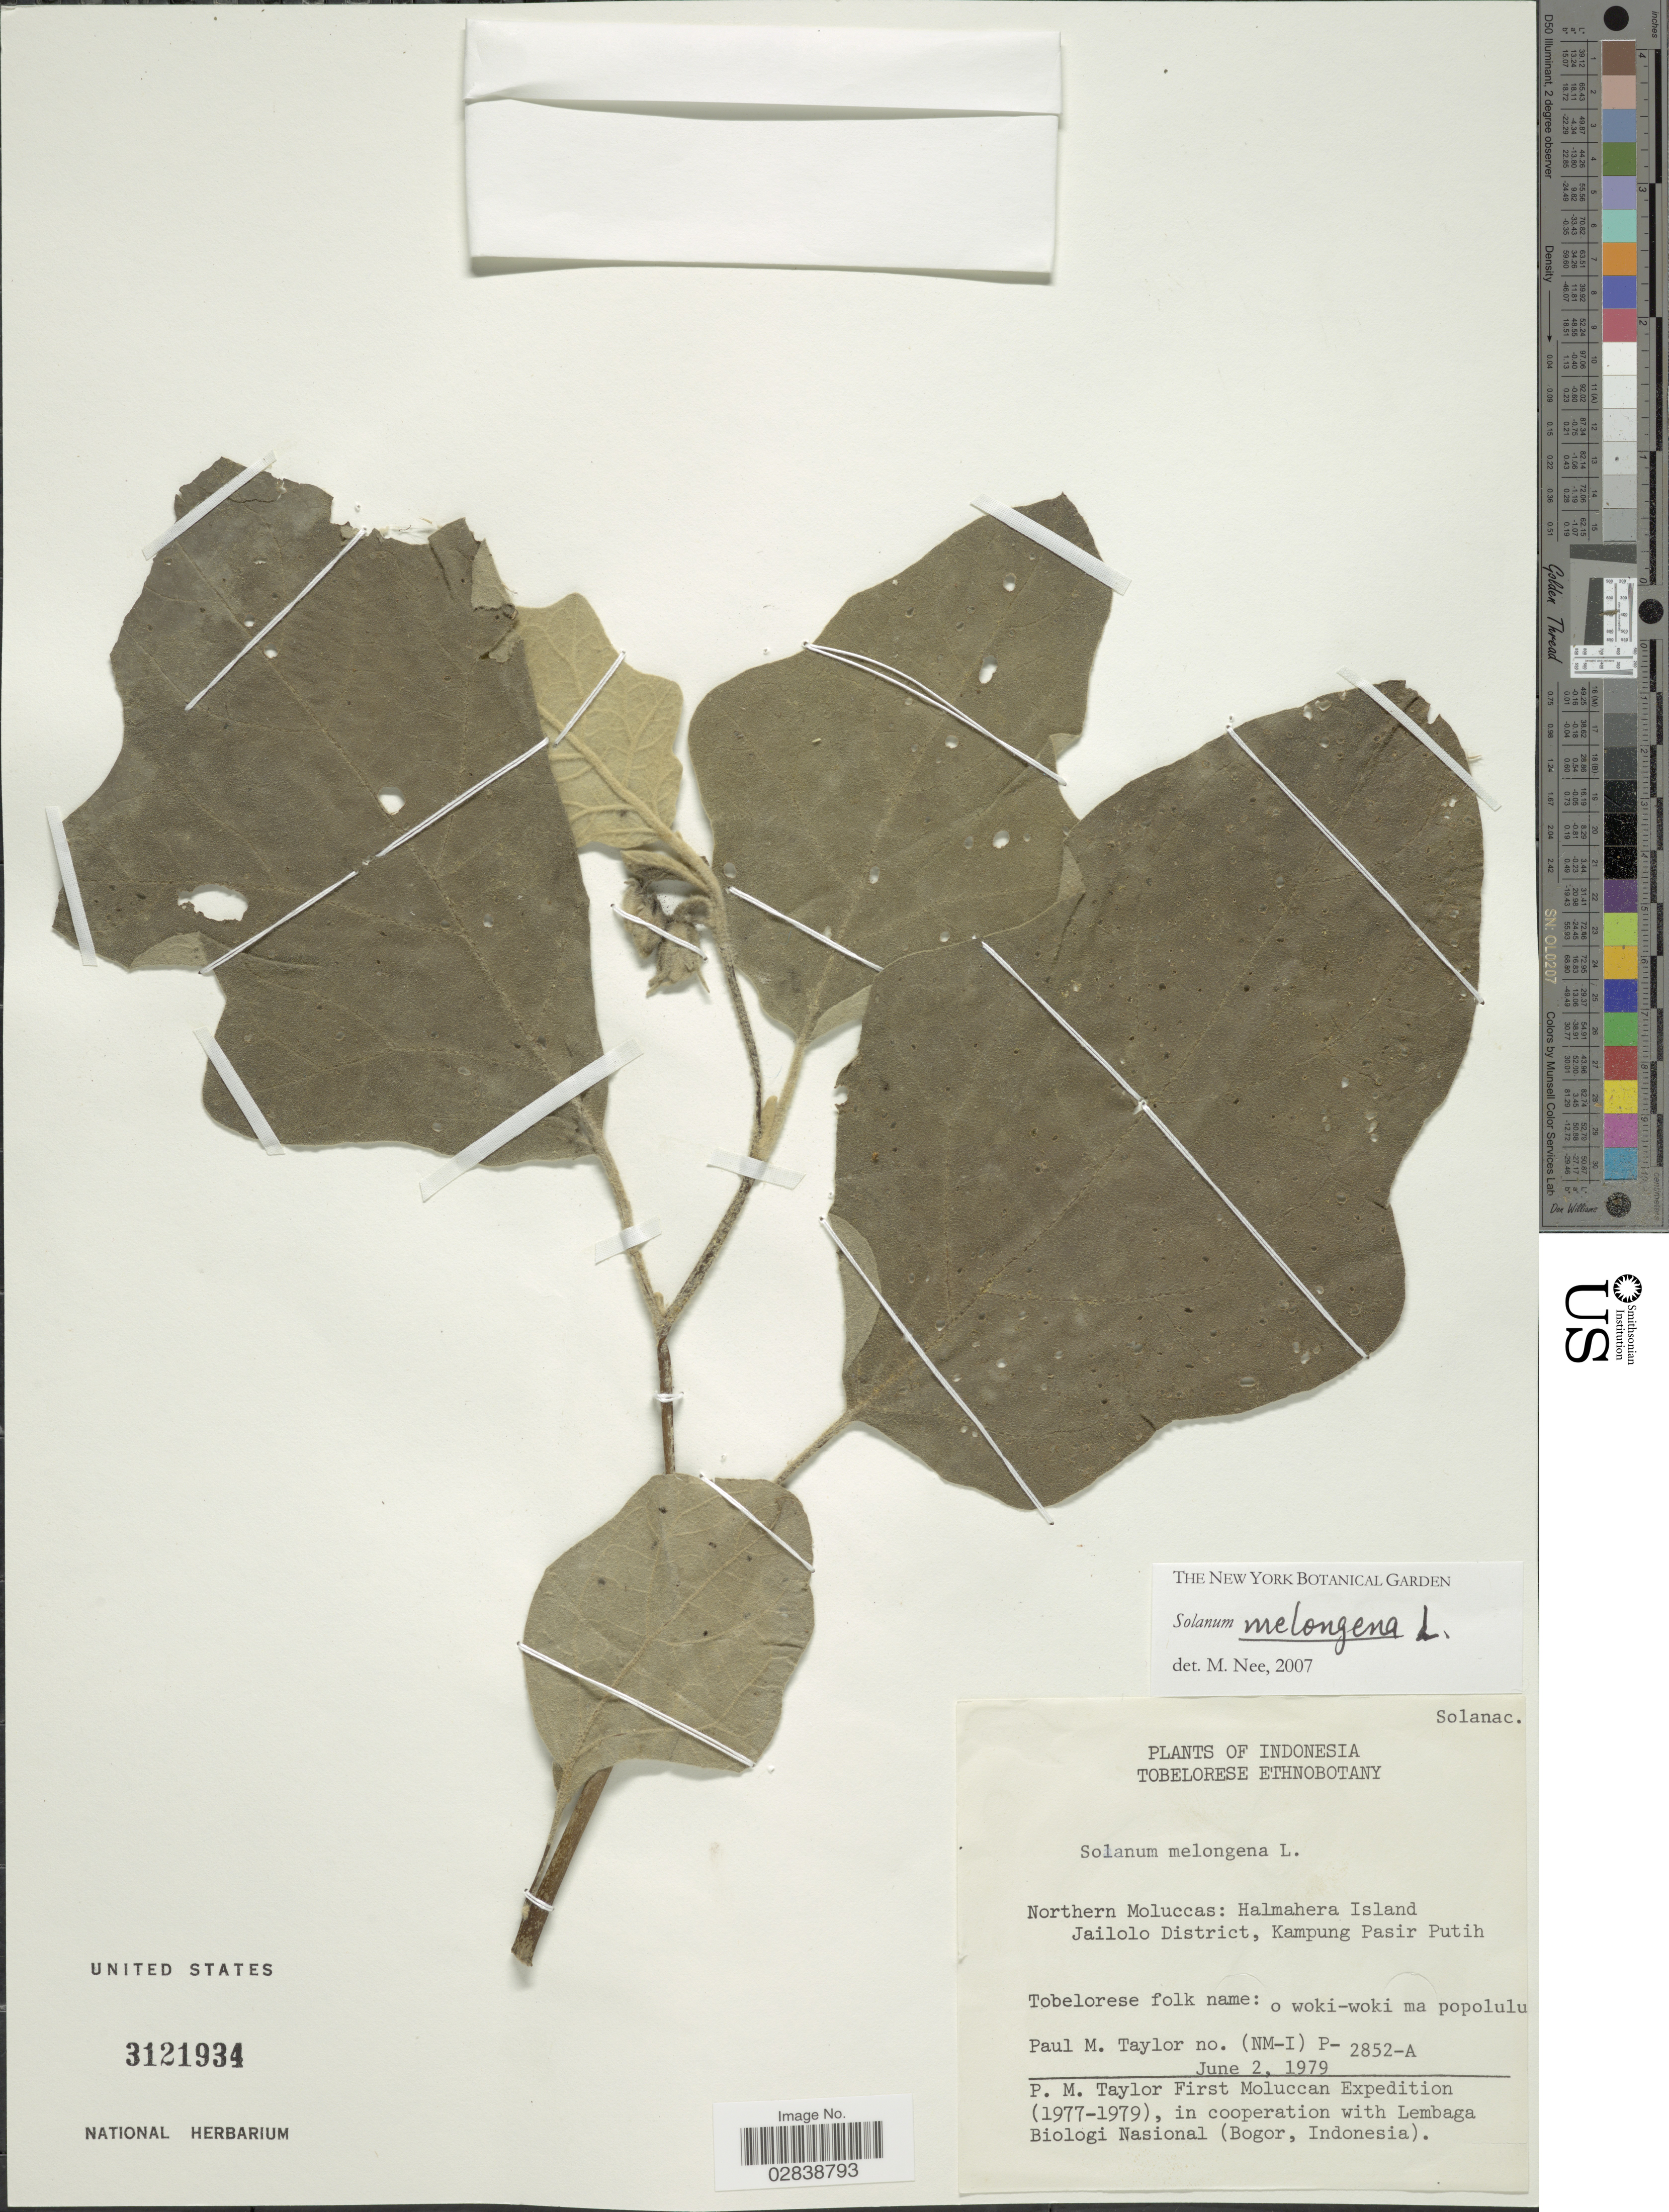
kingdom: Plantae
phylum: Tracheophyta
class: Magnoliopsida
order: Solanales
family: Solanaceae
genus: Solanum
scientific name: Solanum melongena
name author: L.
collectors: P. M. Taylor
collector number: (NM-I) P-2852-A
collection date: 1979-06-02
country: Indonesia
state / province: Maluku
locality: Northern Moluccas: Halmahera Island, Jailolo District, Kampung Pasir Putih.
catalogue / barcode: US 3121934